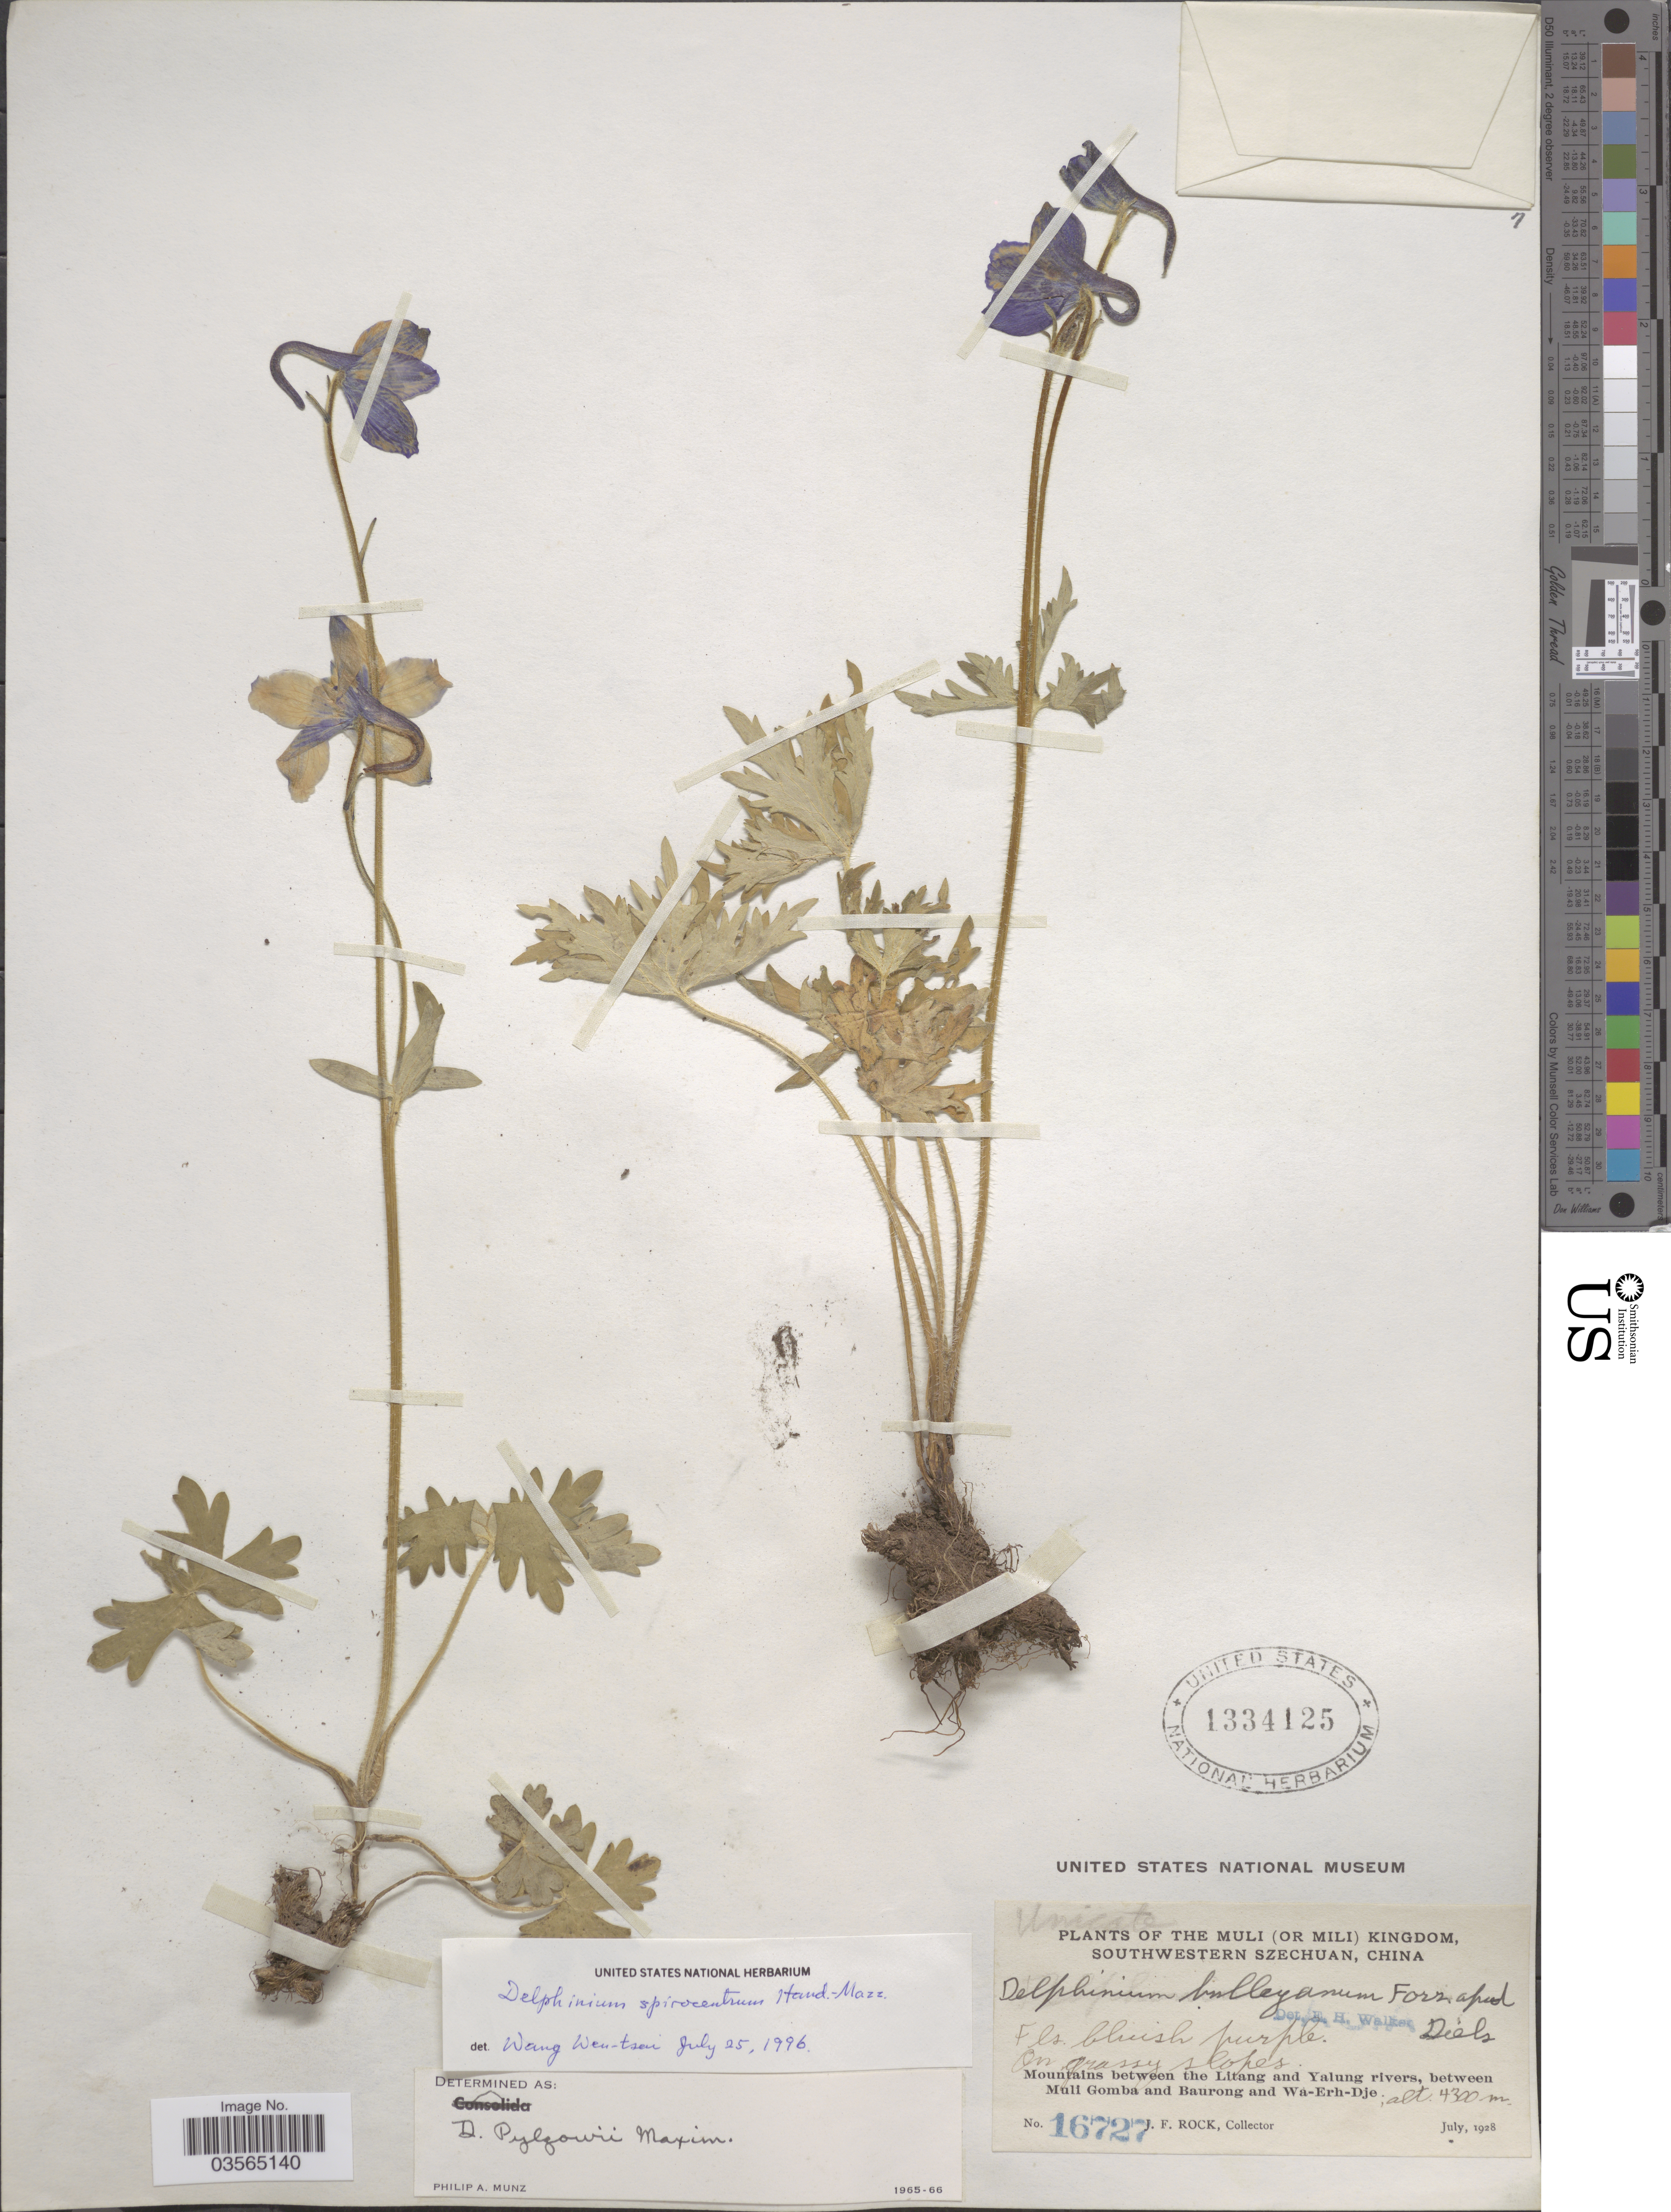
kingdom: Plantae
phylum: Tracheophyta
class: Magnoliopsida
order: Ranunculales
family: Ranunculaceae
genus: Delphinium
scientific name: Delphinium spirocentrum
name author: Hand.-Mazz.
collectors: J. Rock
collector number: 16727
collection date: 1928-07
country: China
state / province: Sichuan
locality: The Muli (or Mili) Kingdom, Southwestern Szechuan. Mountains between the Litang and Yalung rivers, between Muli Gomba and Baurong and Wa-Erh-Dje.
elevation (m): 4300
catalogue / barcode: US 1334125